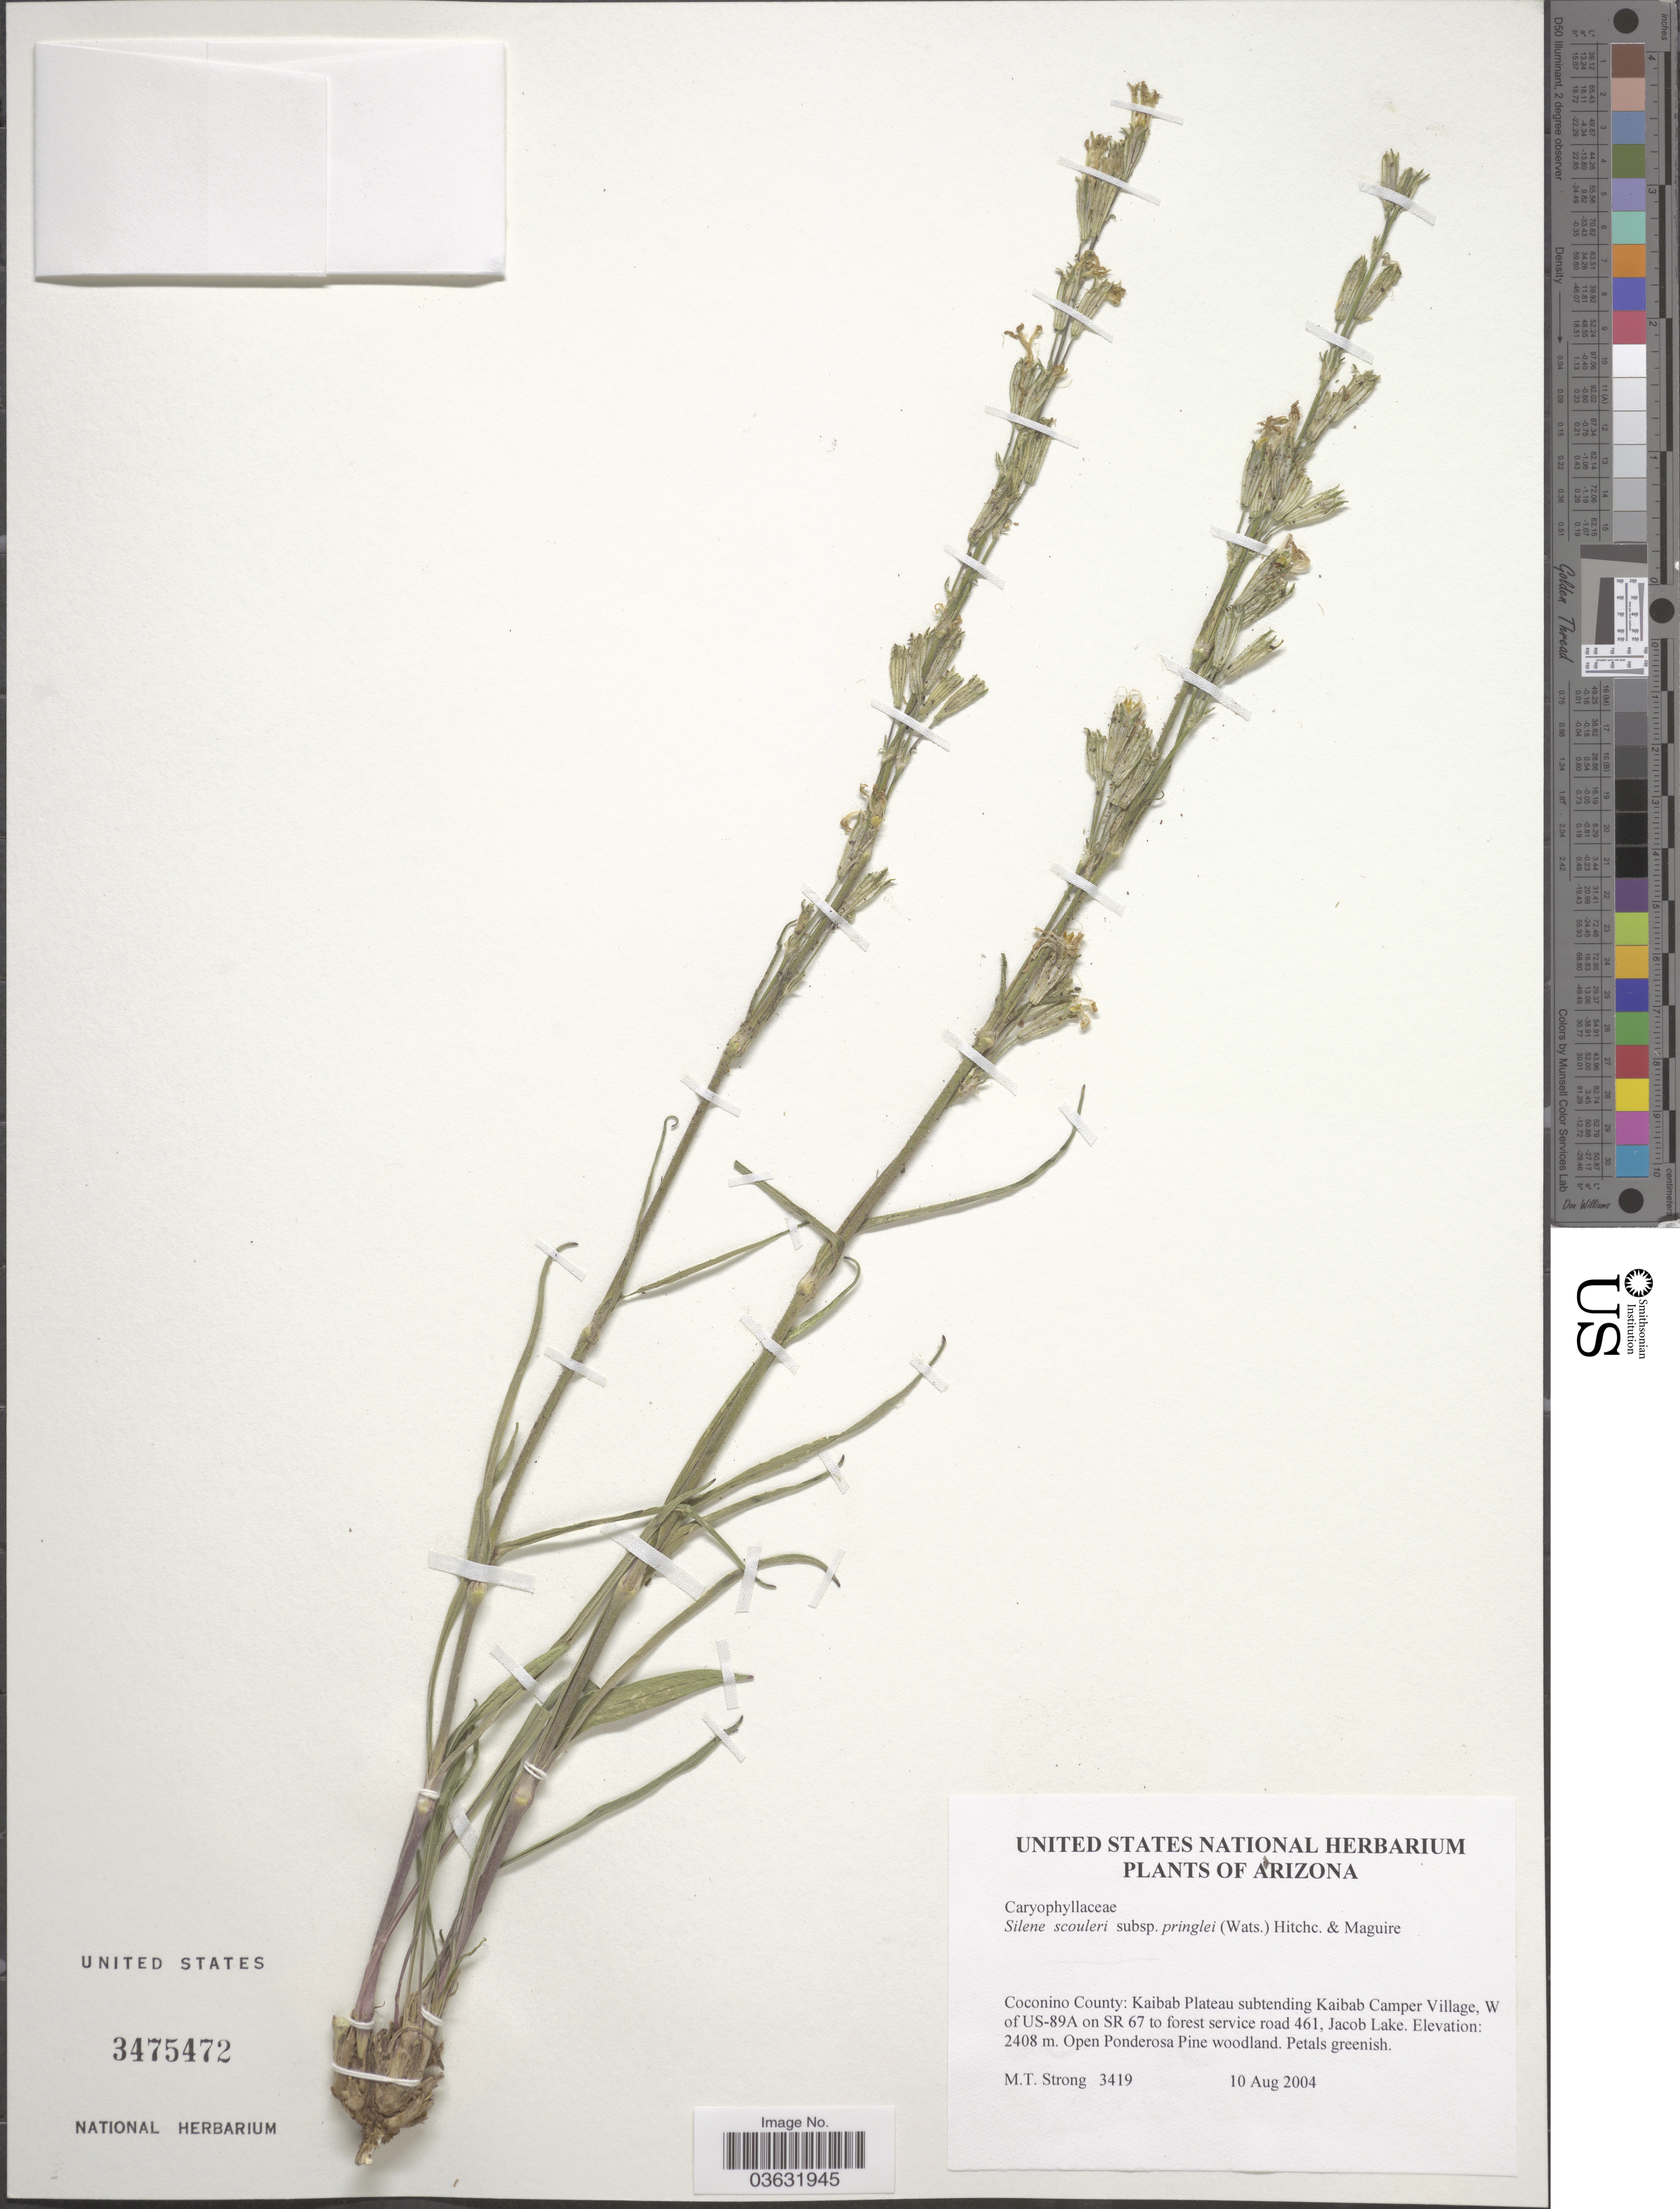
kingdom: Plantae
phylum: Tracheophyta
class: Magnoliopsida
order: Caryophyllales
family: Caryophyllaceae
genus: Silene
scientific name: Silene scouleri subsp. pringlei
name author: (S. Watson) C.L. Hitchc. & Maguire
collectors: M. T. Strong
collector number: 3419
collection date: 2004-08-10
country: United States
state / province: Arizona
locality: Coconino County: Kaibab Plateau subtending Kaibab Camper Village, W of US-89A on SR 67 to forest service road 461, Jacob Lake. Open Ponderosa Pine woodland.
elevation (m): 2408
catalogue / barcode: US 347572